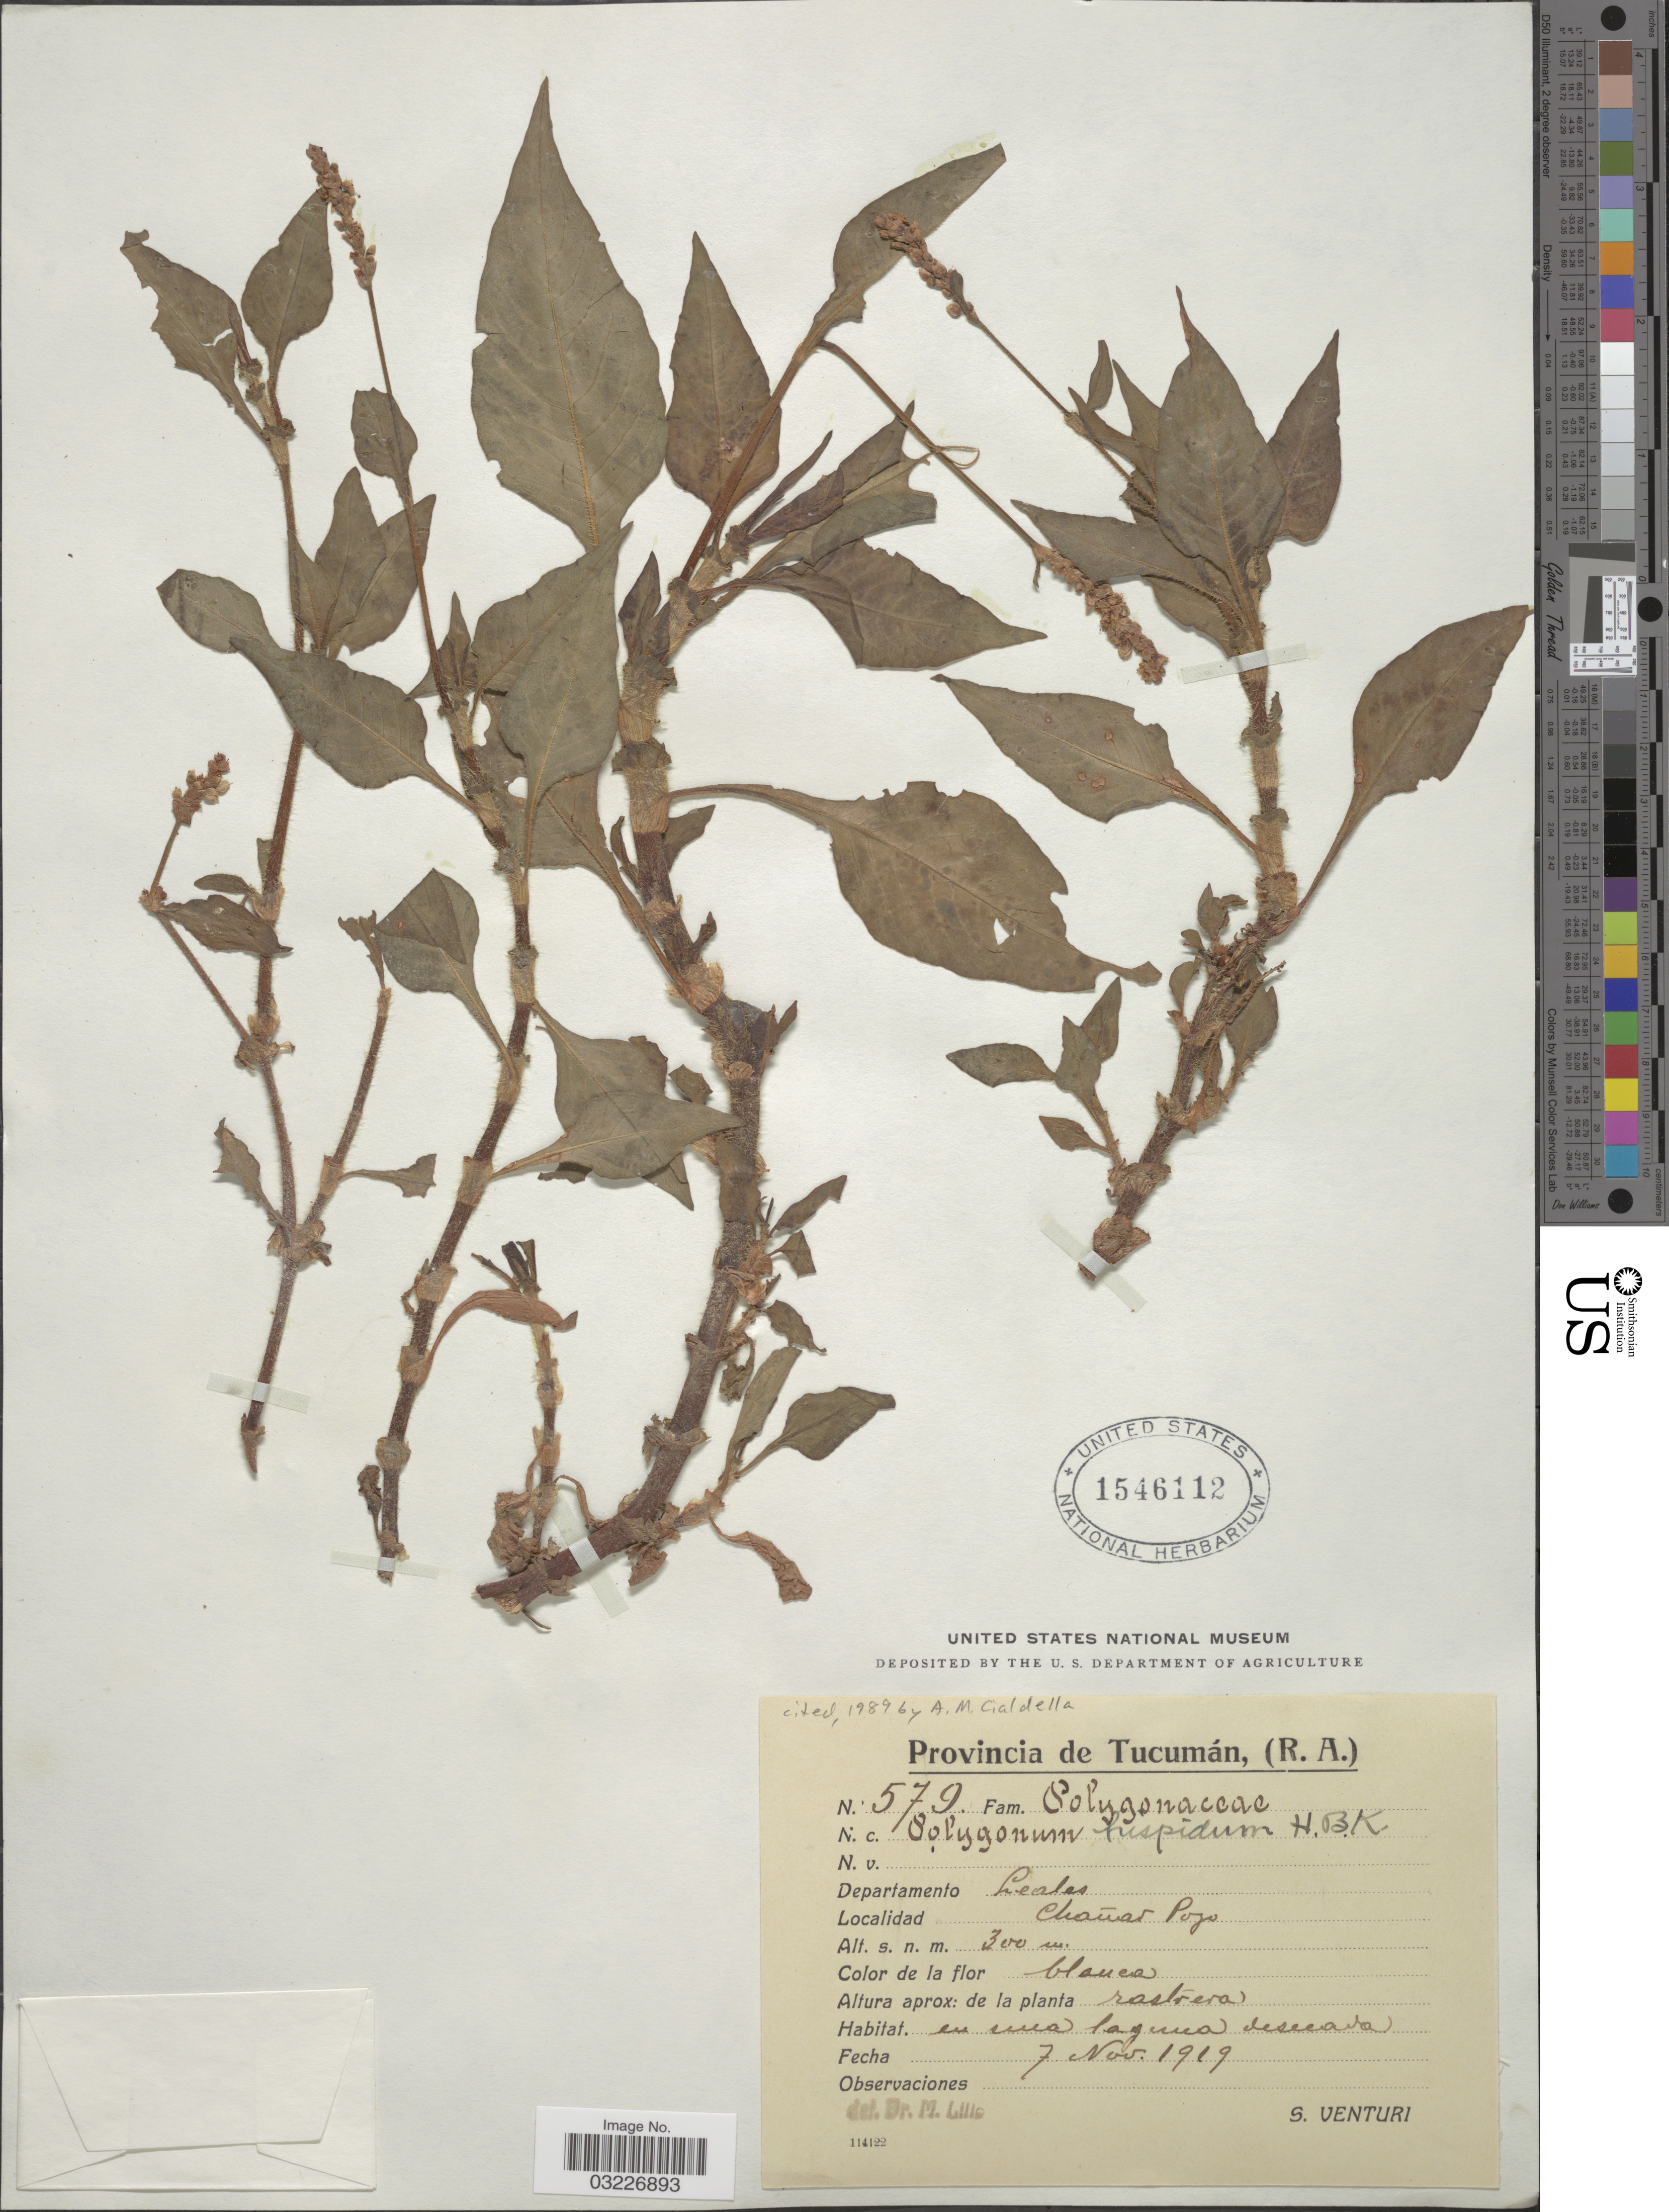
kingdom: Plantae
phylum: Tracheophyta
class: Magnoliopsida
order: Caryophyllales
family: Polygonaceae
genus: Polygonum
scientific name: Polygonum hispidum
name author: Kunth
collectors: S. Venturi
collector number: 579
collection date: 1919-11-07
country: Argentina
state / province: Tucuman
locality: Departamento Leales, Chañar Pozo.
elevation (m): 300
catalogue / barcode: US 1546112